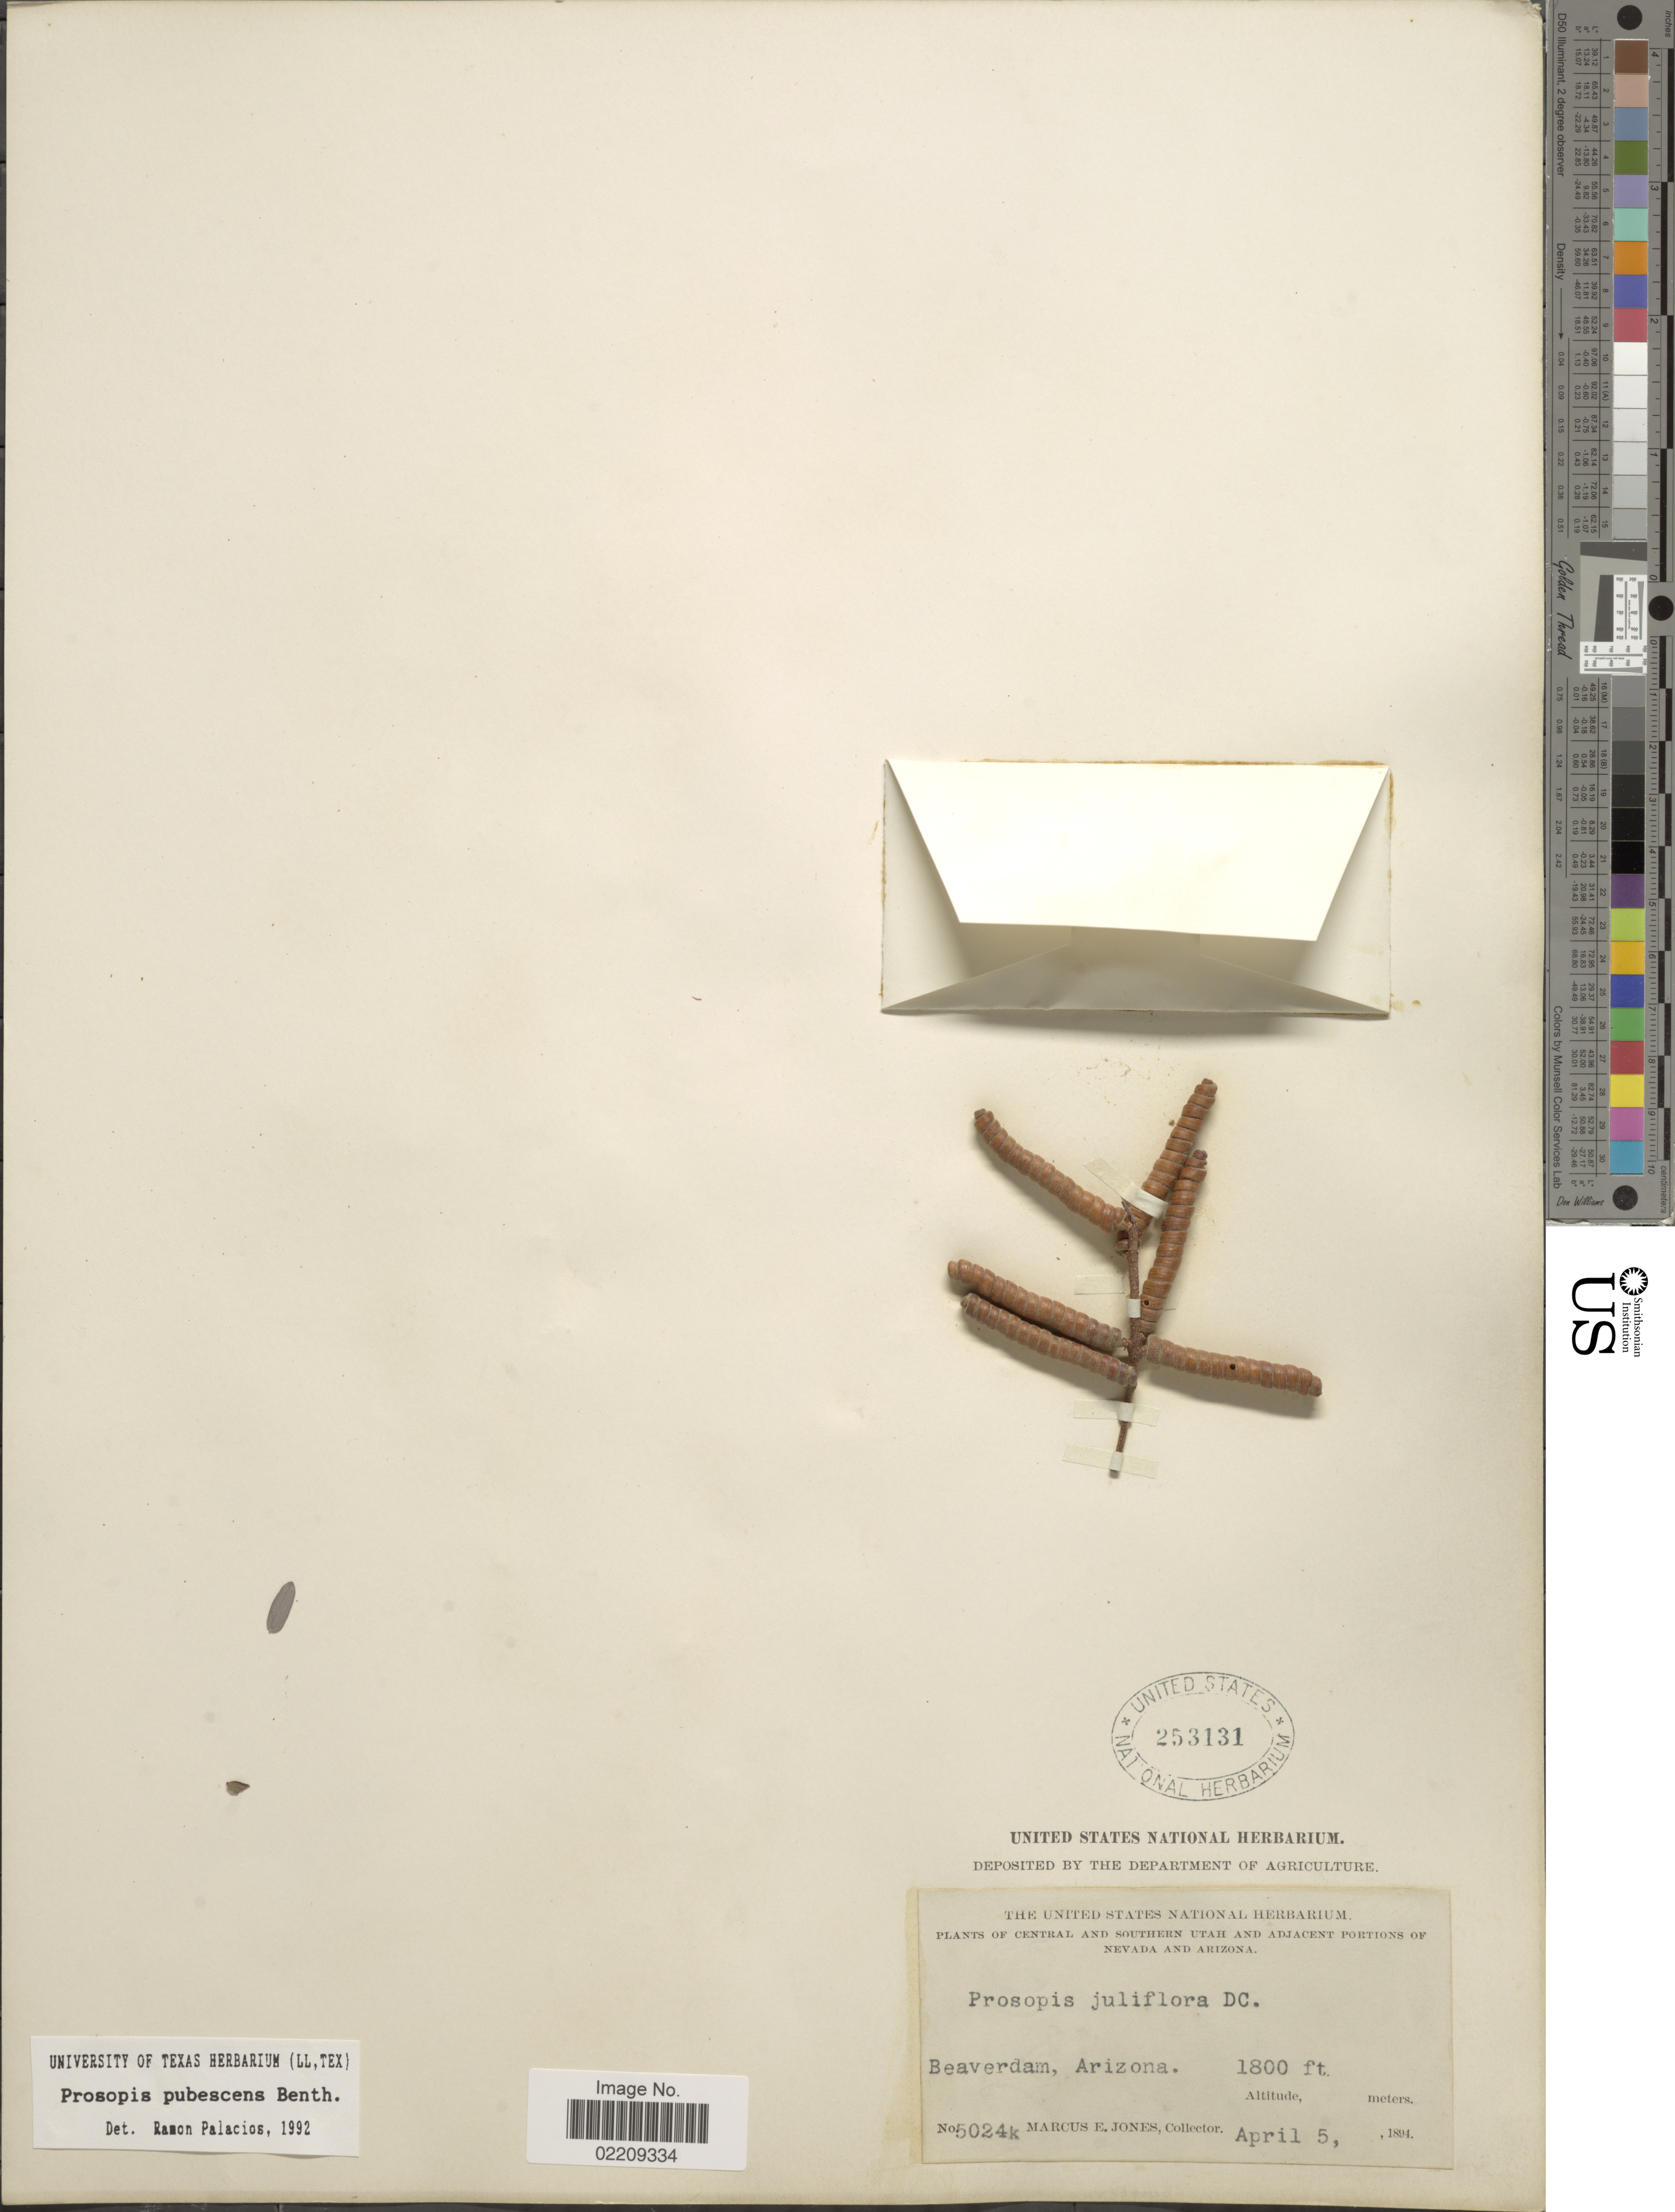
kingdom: Plantae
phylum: Tracheophyta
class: Magnoliopsida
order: Fabales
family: Fabaceae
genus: Strombocarpa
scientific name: Strombocarpa pubescens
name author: (Benth.) A. Gray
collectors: M. E. Jones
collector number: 5024k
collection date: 1894-04-05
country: United States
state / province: Arizona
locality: Beaverdam.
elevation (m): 549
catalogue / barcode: US 253131